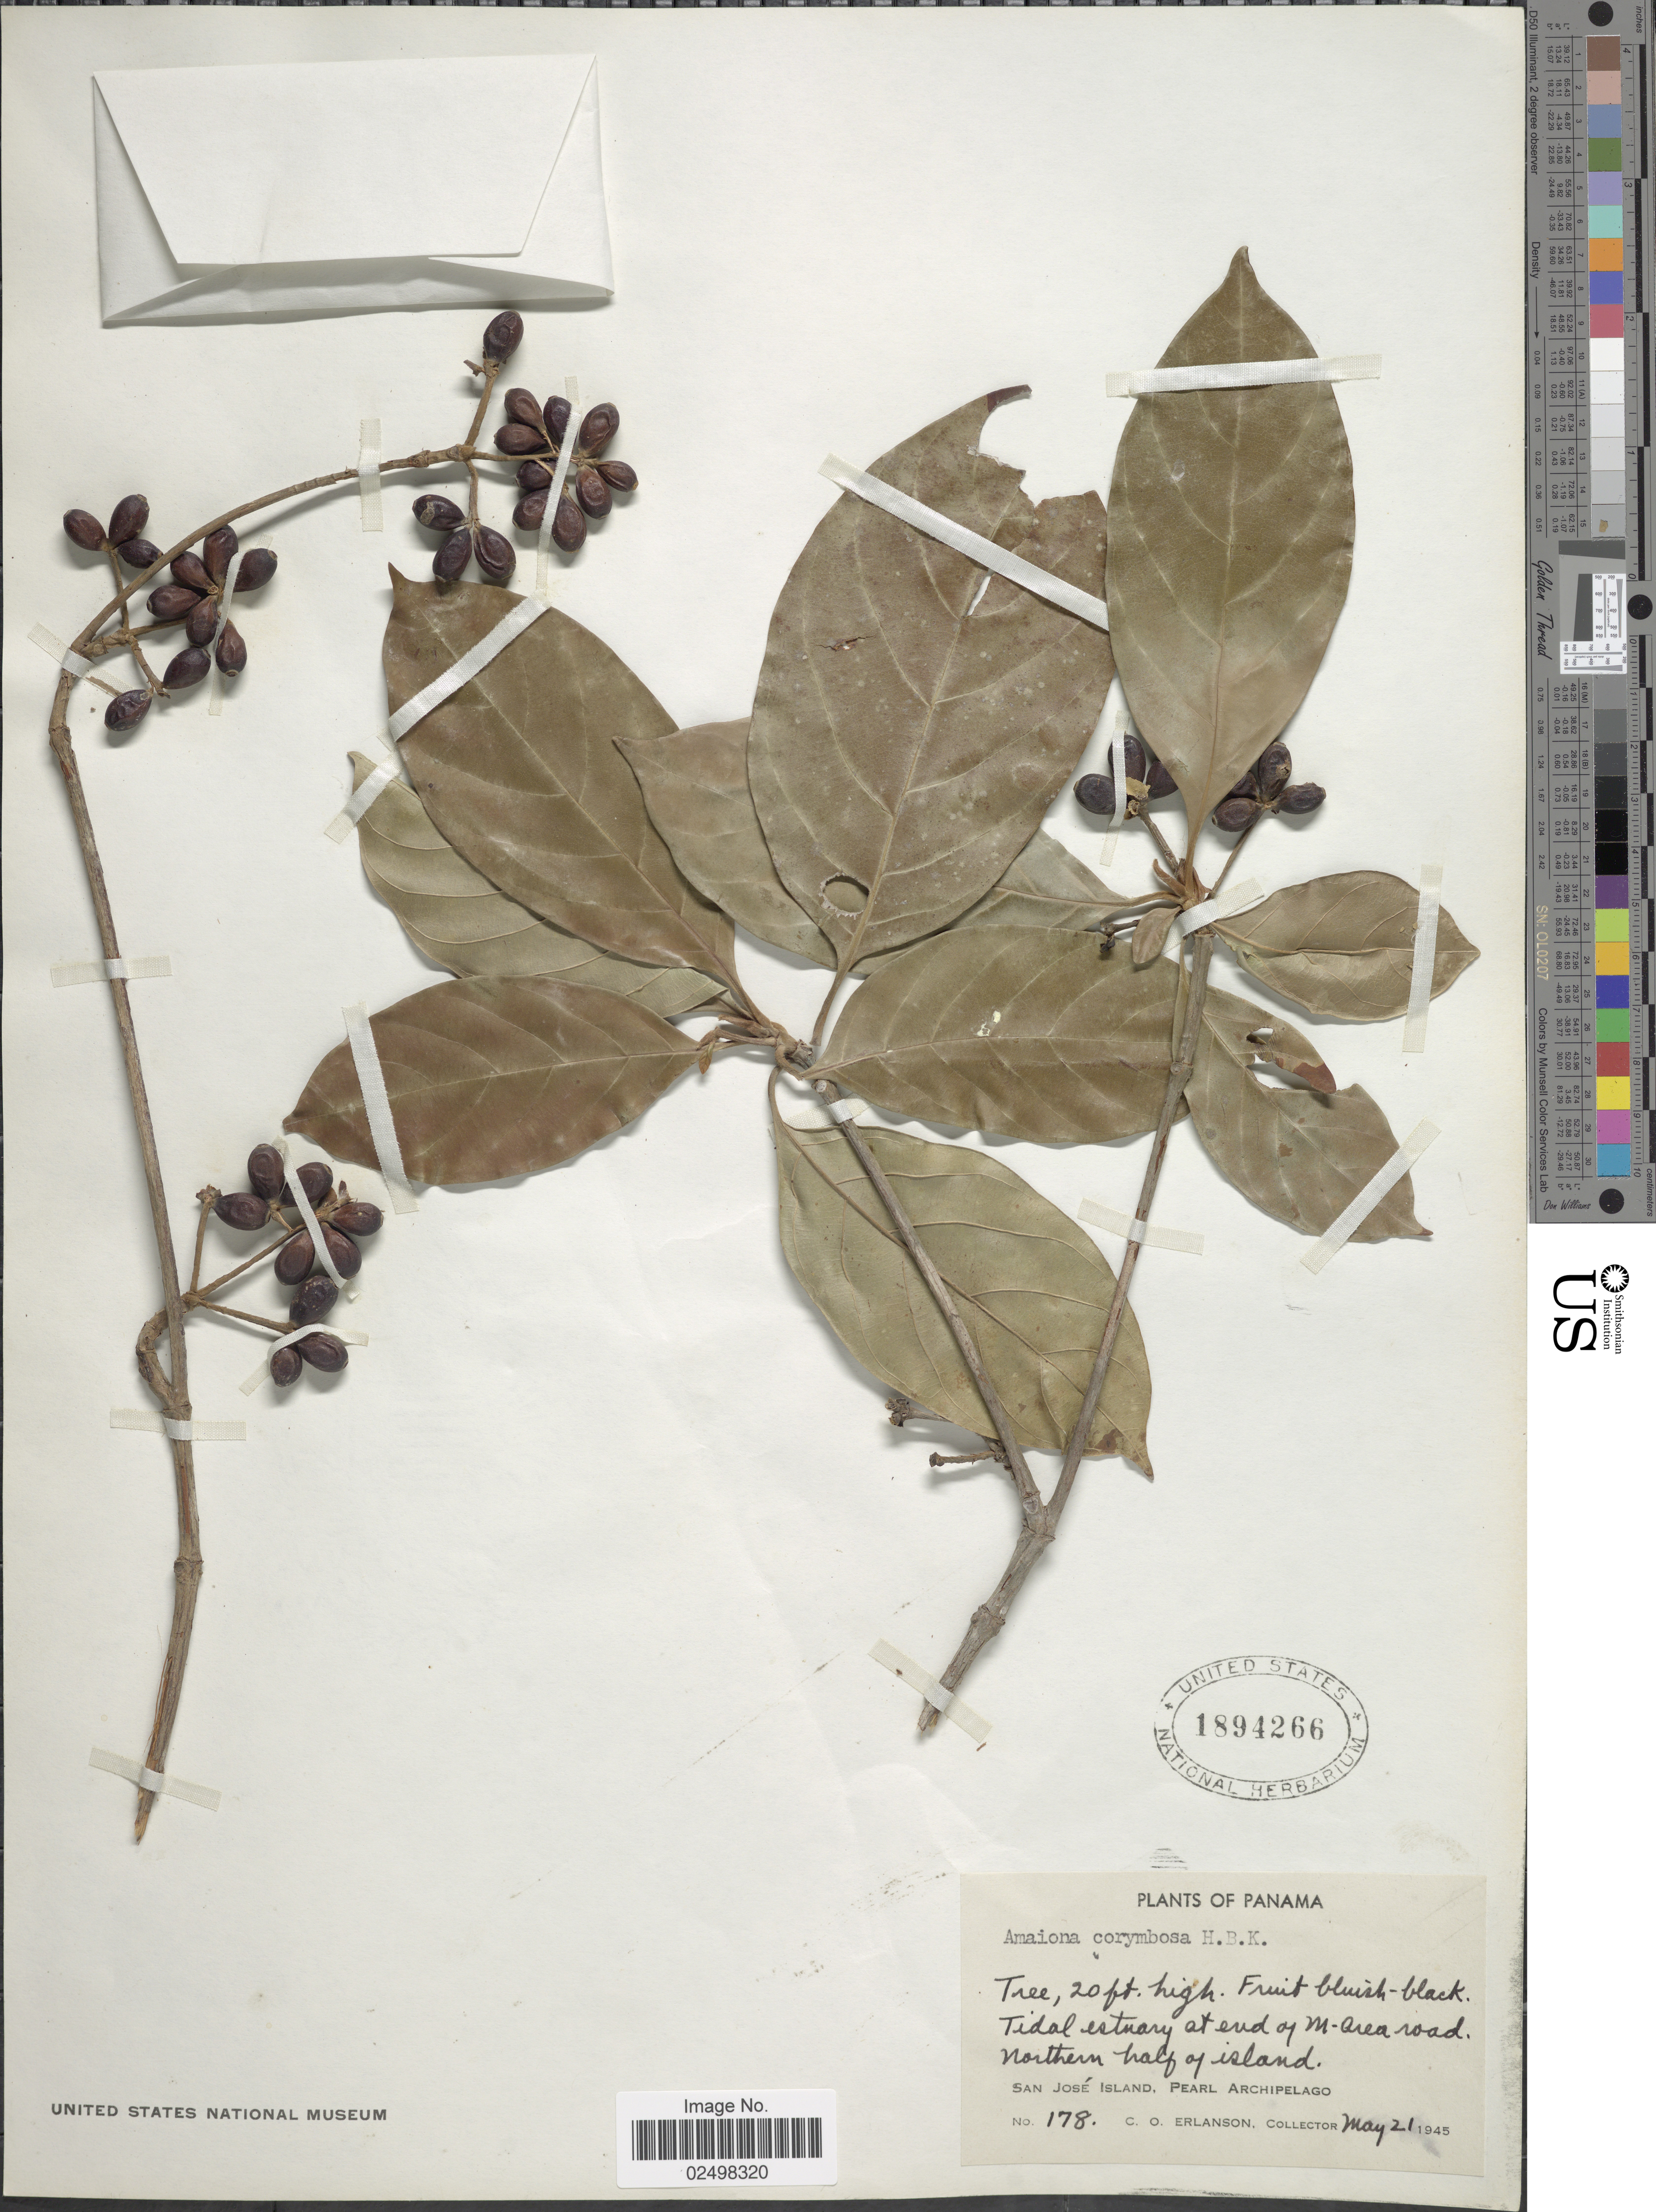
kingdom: Plantae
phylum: Tracheophyta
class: Magnoliopsida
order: Gentianales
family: Rubiaceae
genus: Amaioua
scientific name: Amaioua corymbosa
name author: Kunth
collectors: C. O. Erlanson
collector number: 178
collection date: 1945-05-21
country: Panama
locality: Tidal estuary at end of M-area road. Northern half of island. San Jose Island. Pearl Archipelago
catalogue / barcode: US 1894266